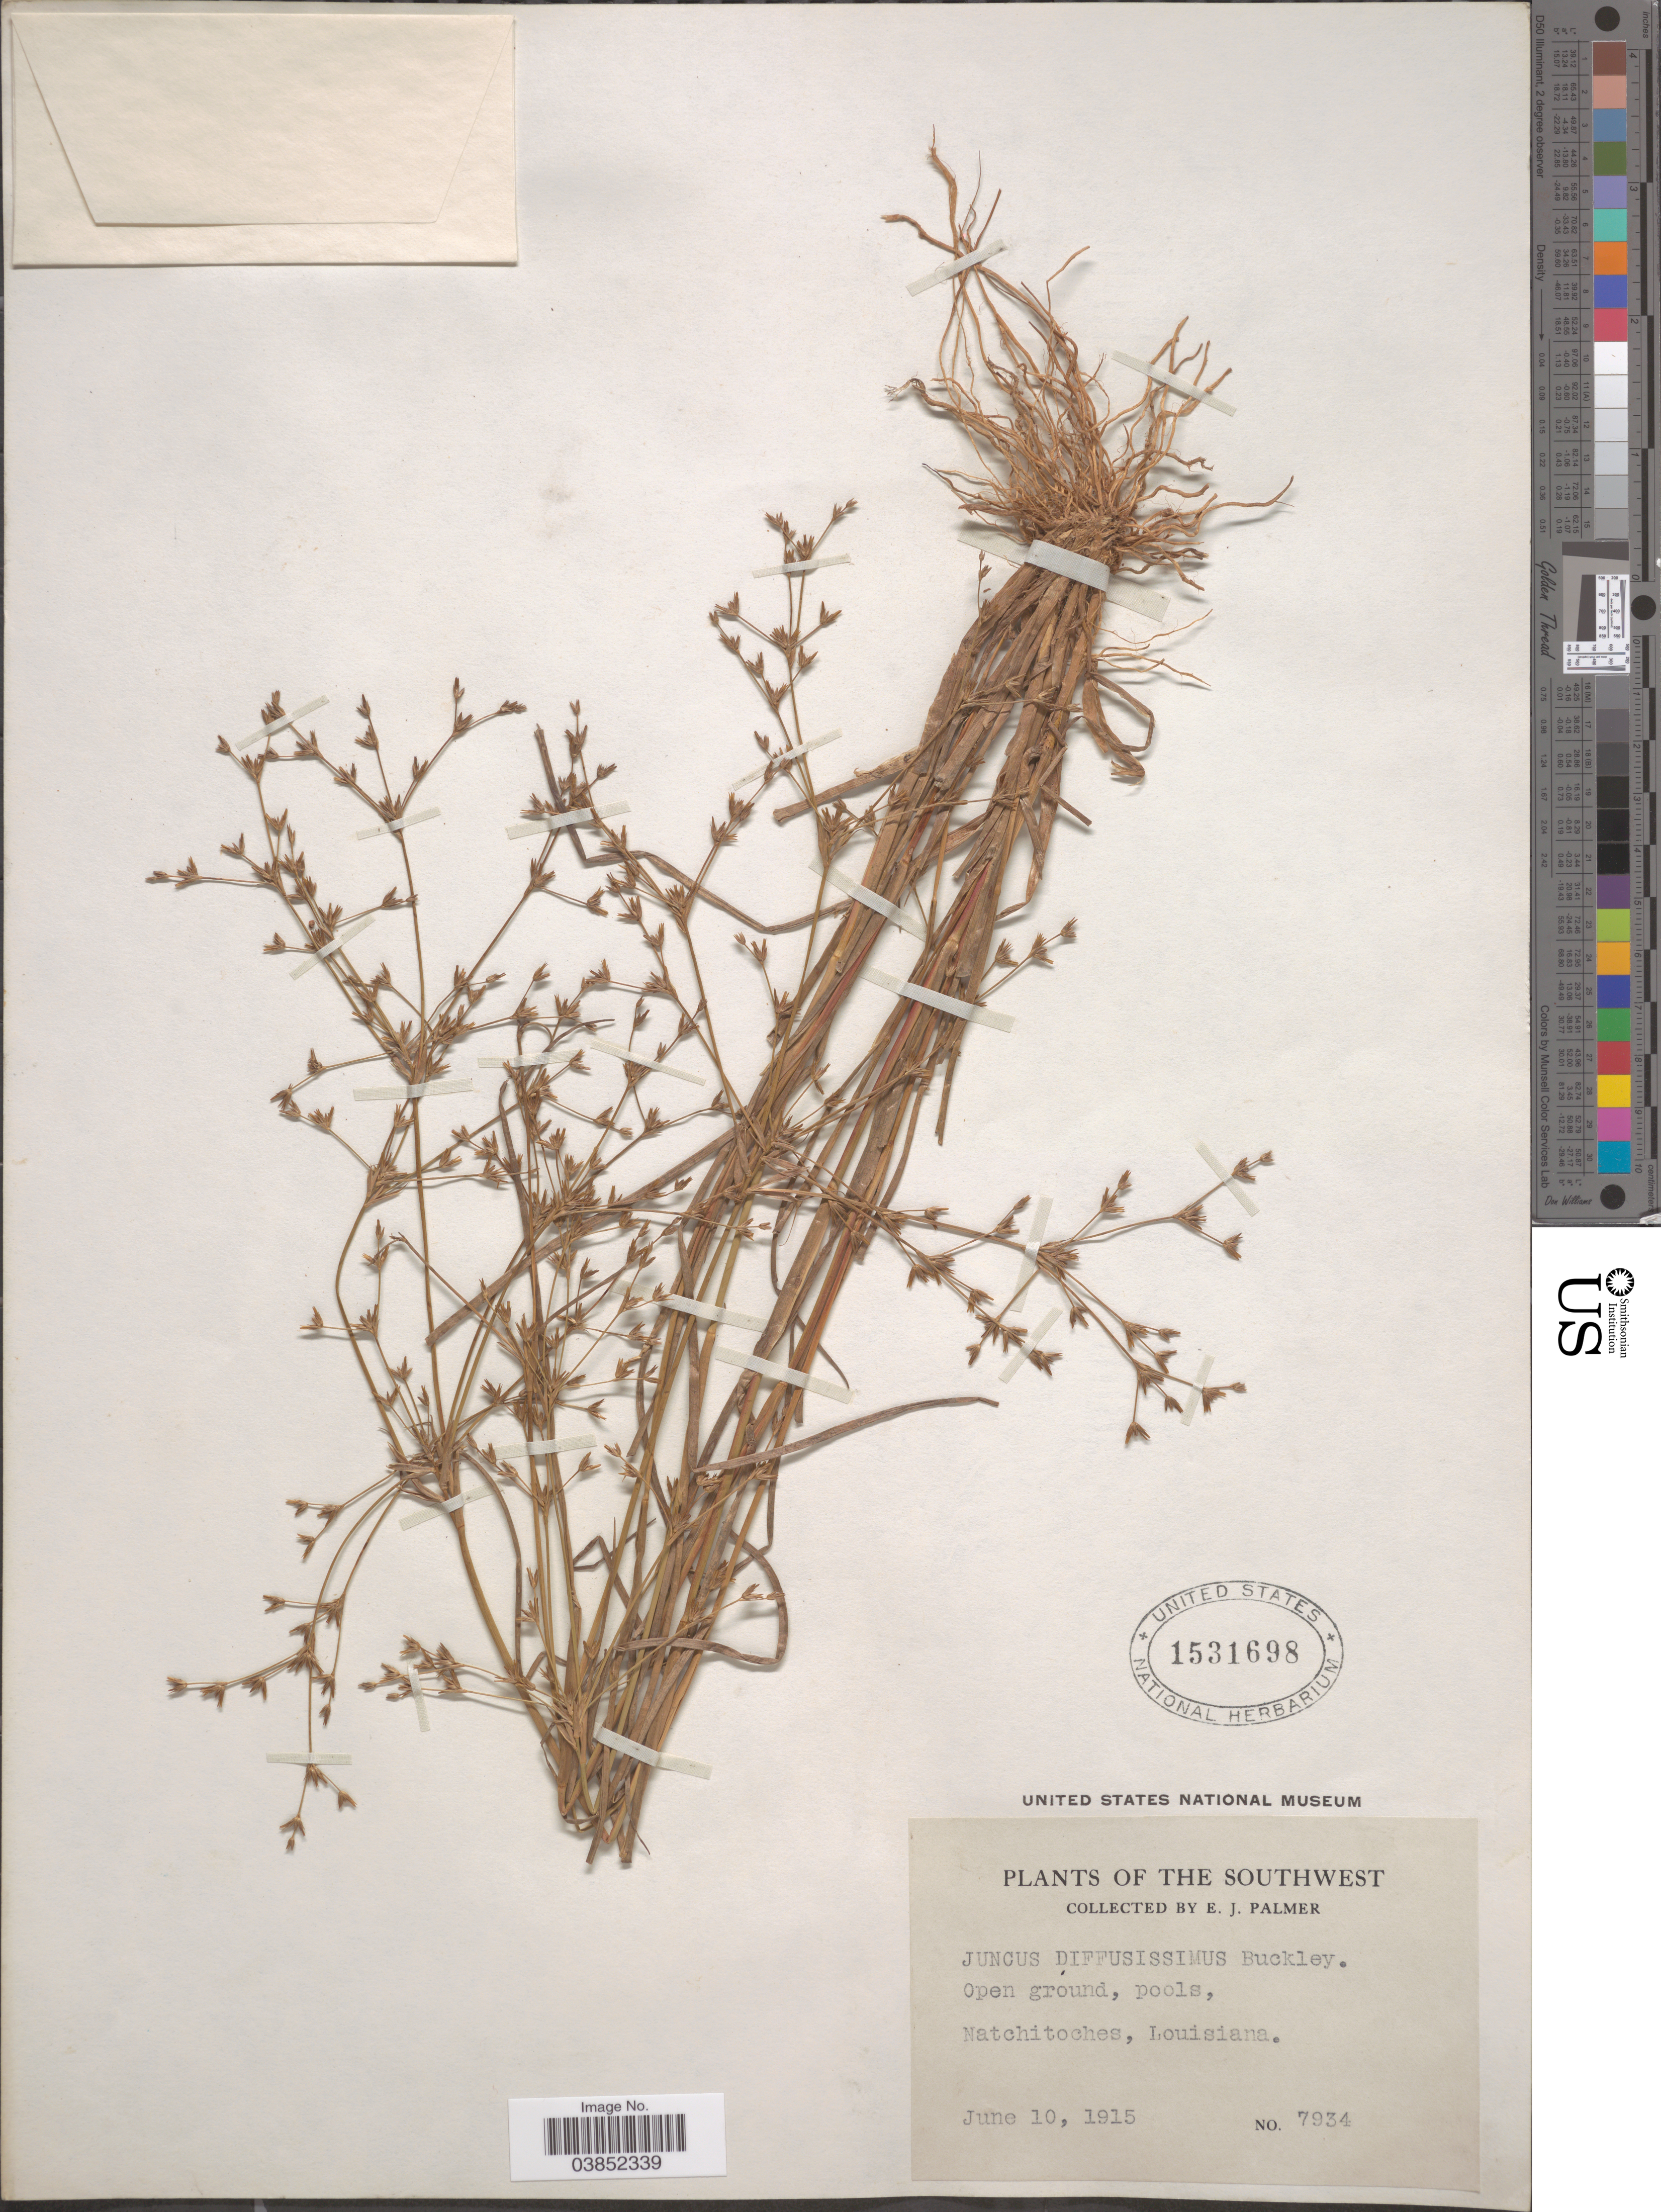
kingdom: Plantae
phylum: Tracheophyta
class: Liliopsida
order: Poales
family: Juncaceae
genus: Juncus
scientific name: Juncus diffusissimus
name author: Buckley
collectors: E. J. Palmer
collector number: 7934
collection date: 1915-06-10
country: United States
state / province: Louisiana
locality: Southwest. Natchitoches.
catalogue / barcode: US 1531698